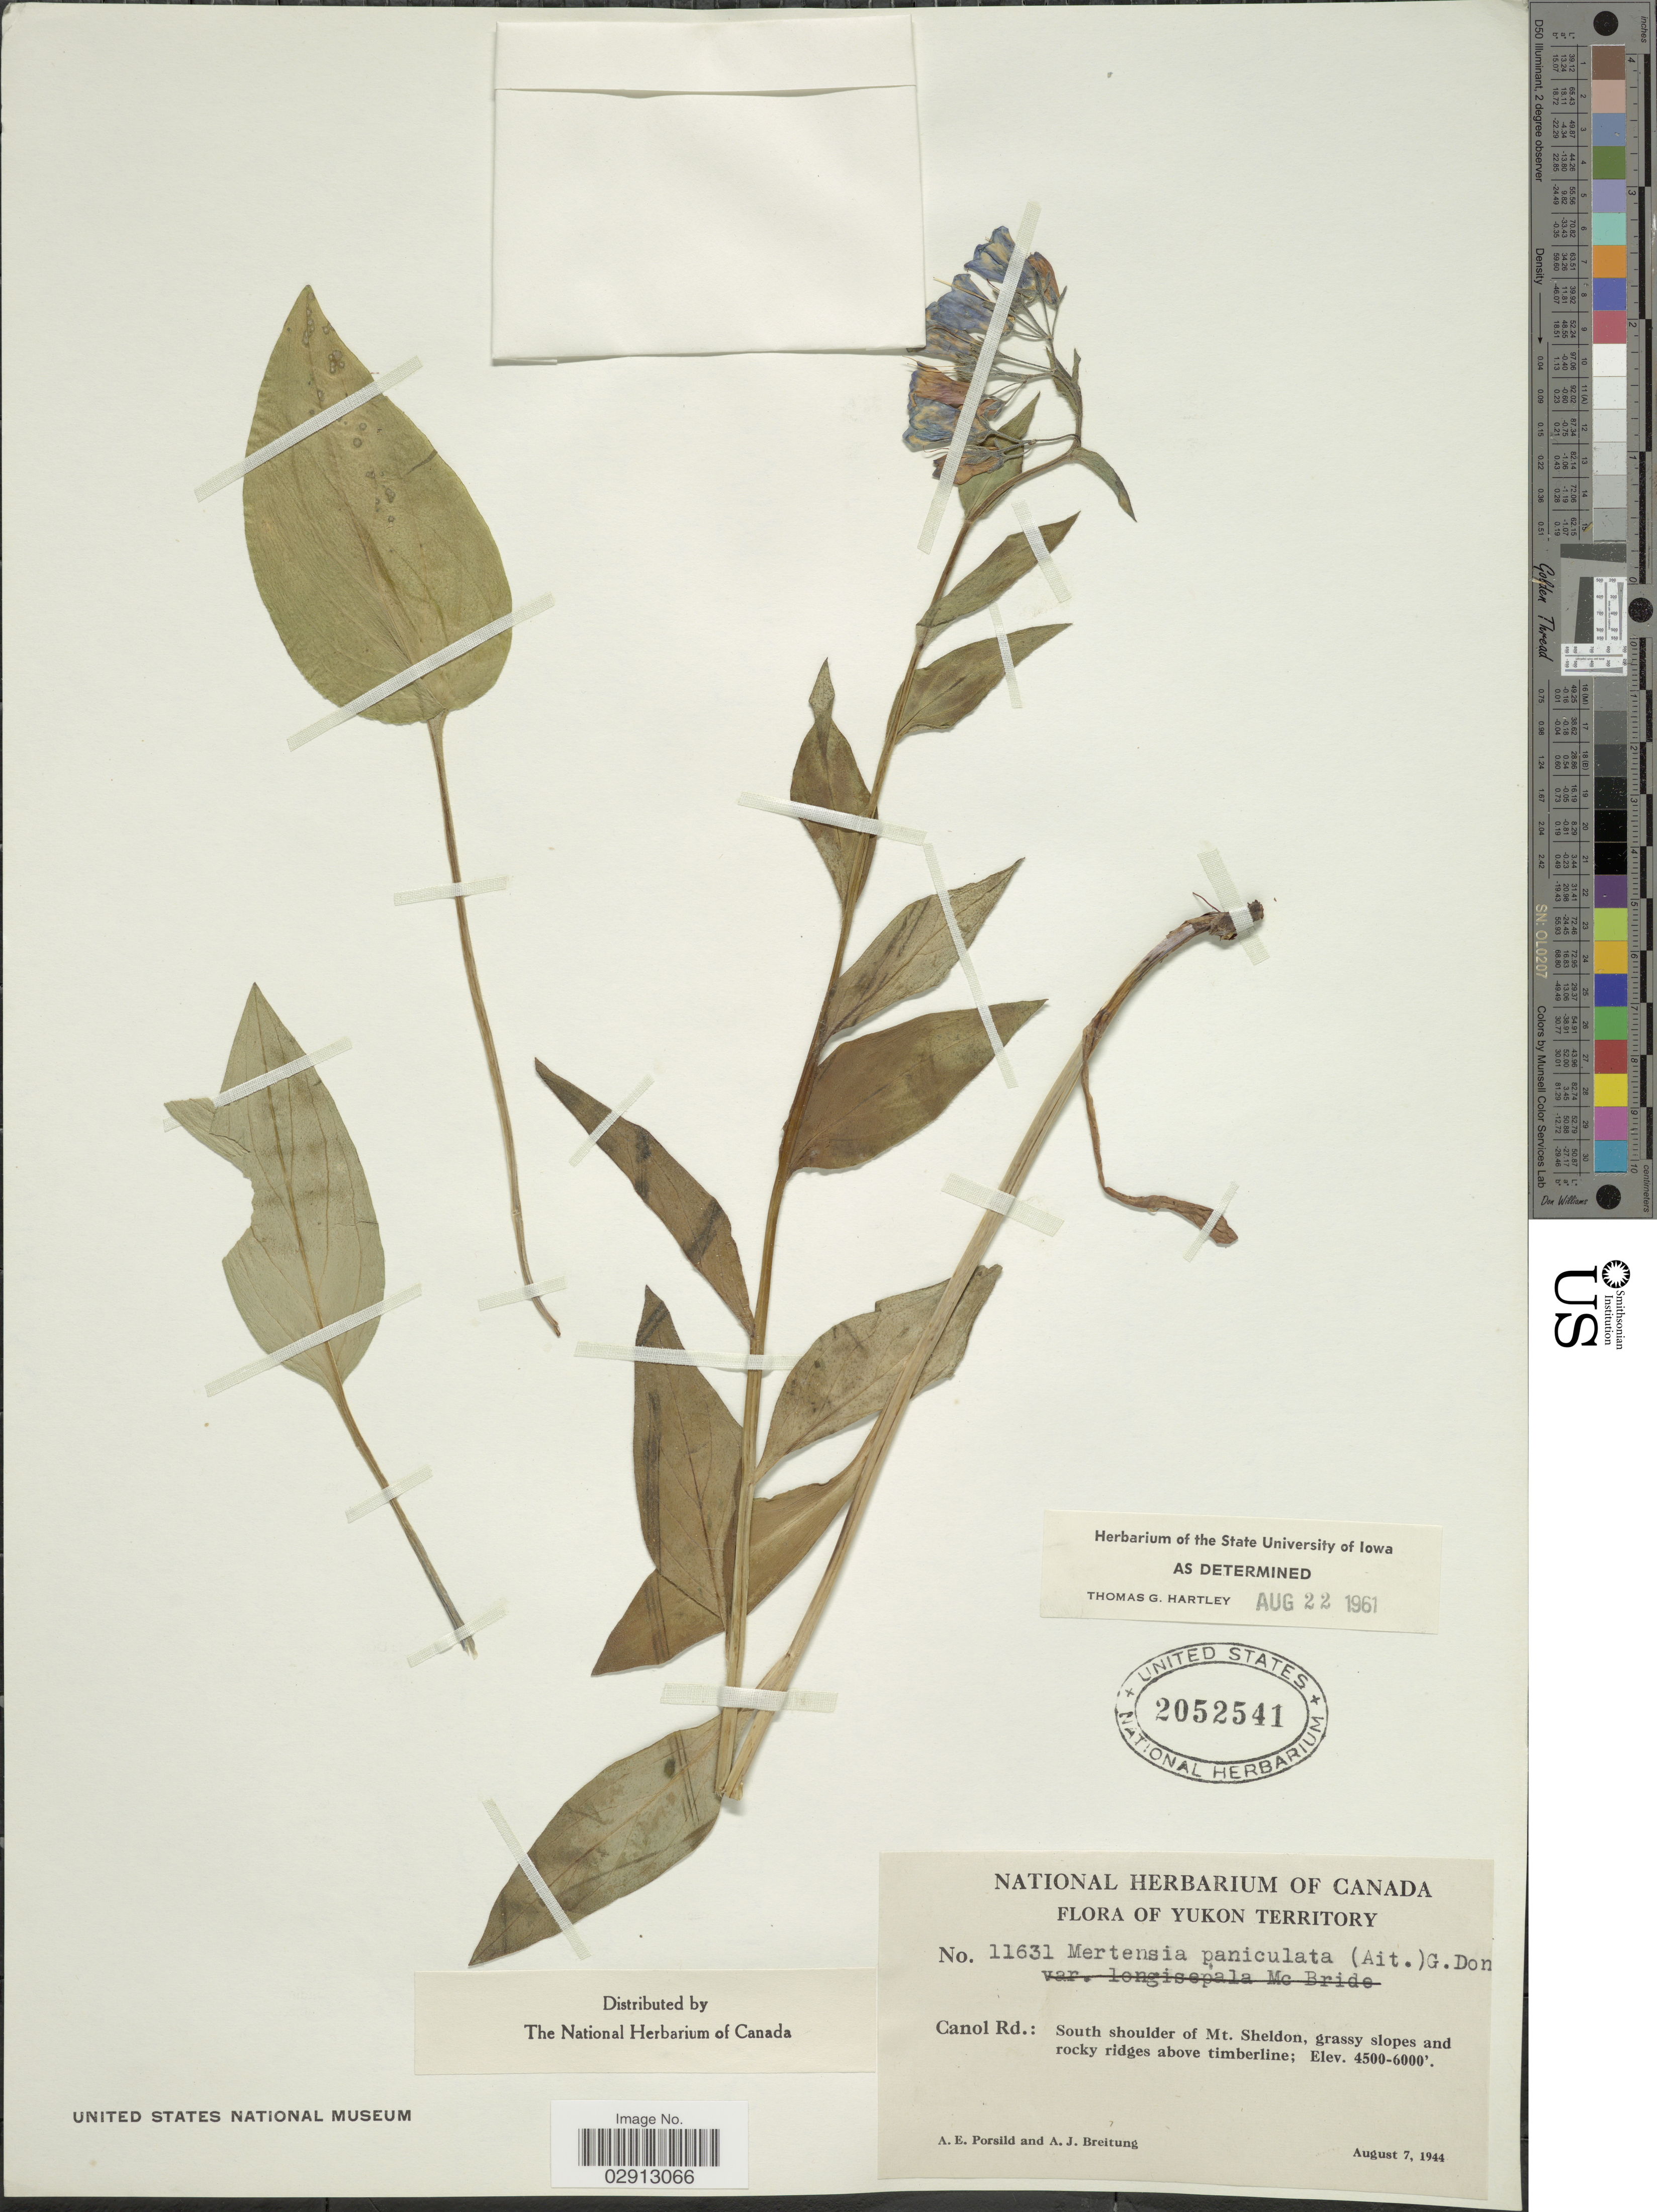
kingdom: Plantae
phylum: Tracheophyta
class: Magnoliopsida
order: Boraginales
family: Boraginaceae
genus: Mertensia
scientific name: Mertensia paniculata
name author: (Aiton) G. Don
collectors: A. E. Porsild & A. Breitung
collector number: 11631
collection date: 1944-08-07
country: Canada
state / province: Yukon Territory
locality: Canol Rd.: South shoulder of Mt. Sheldon, grassy slopes and rocky ridges above timberline.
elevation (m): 1372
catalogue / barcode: US 2052541